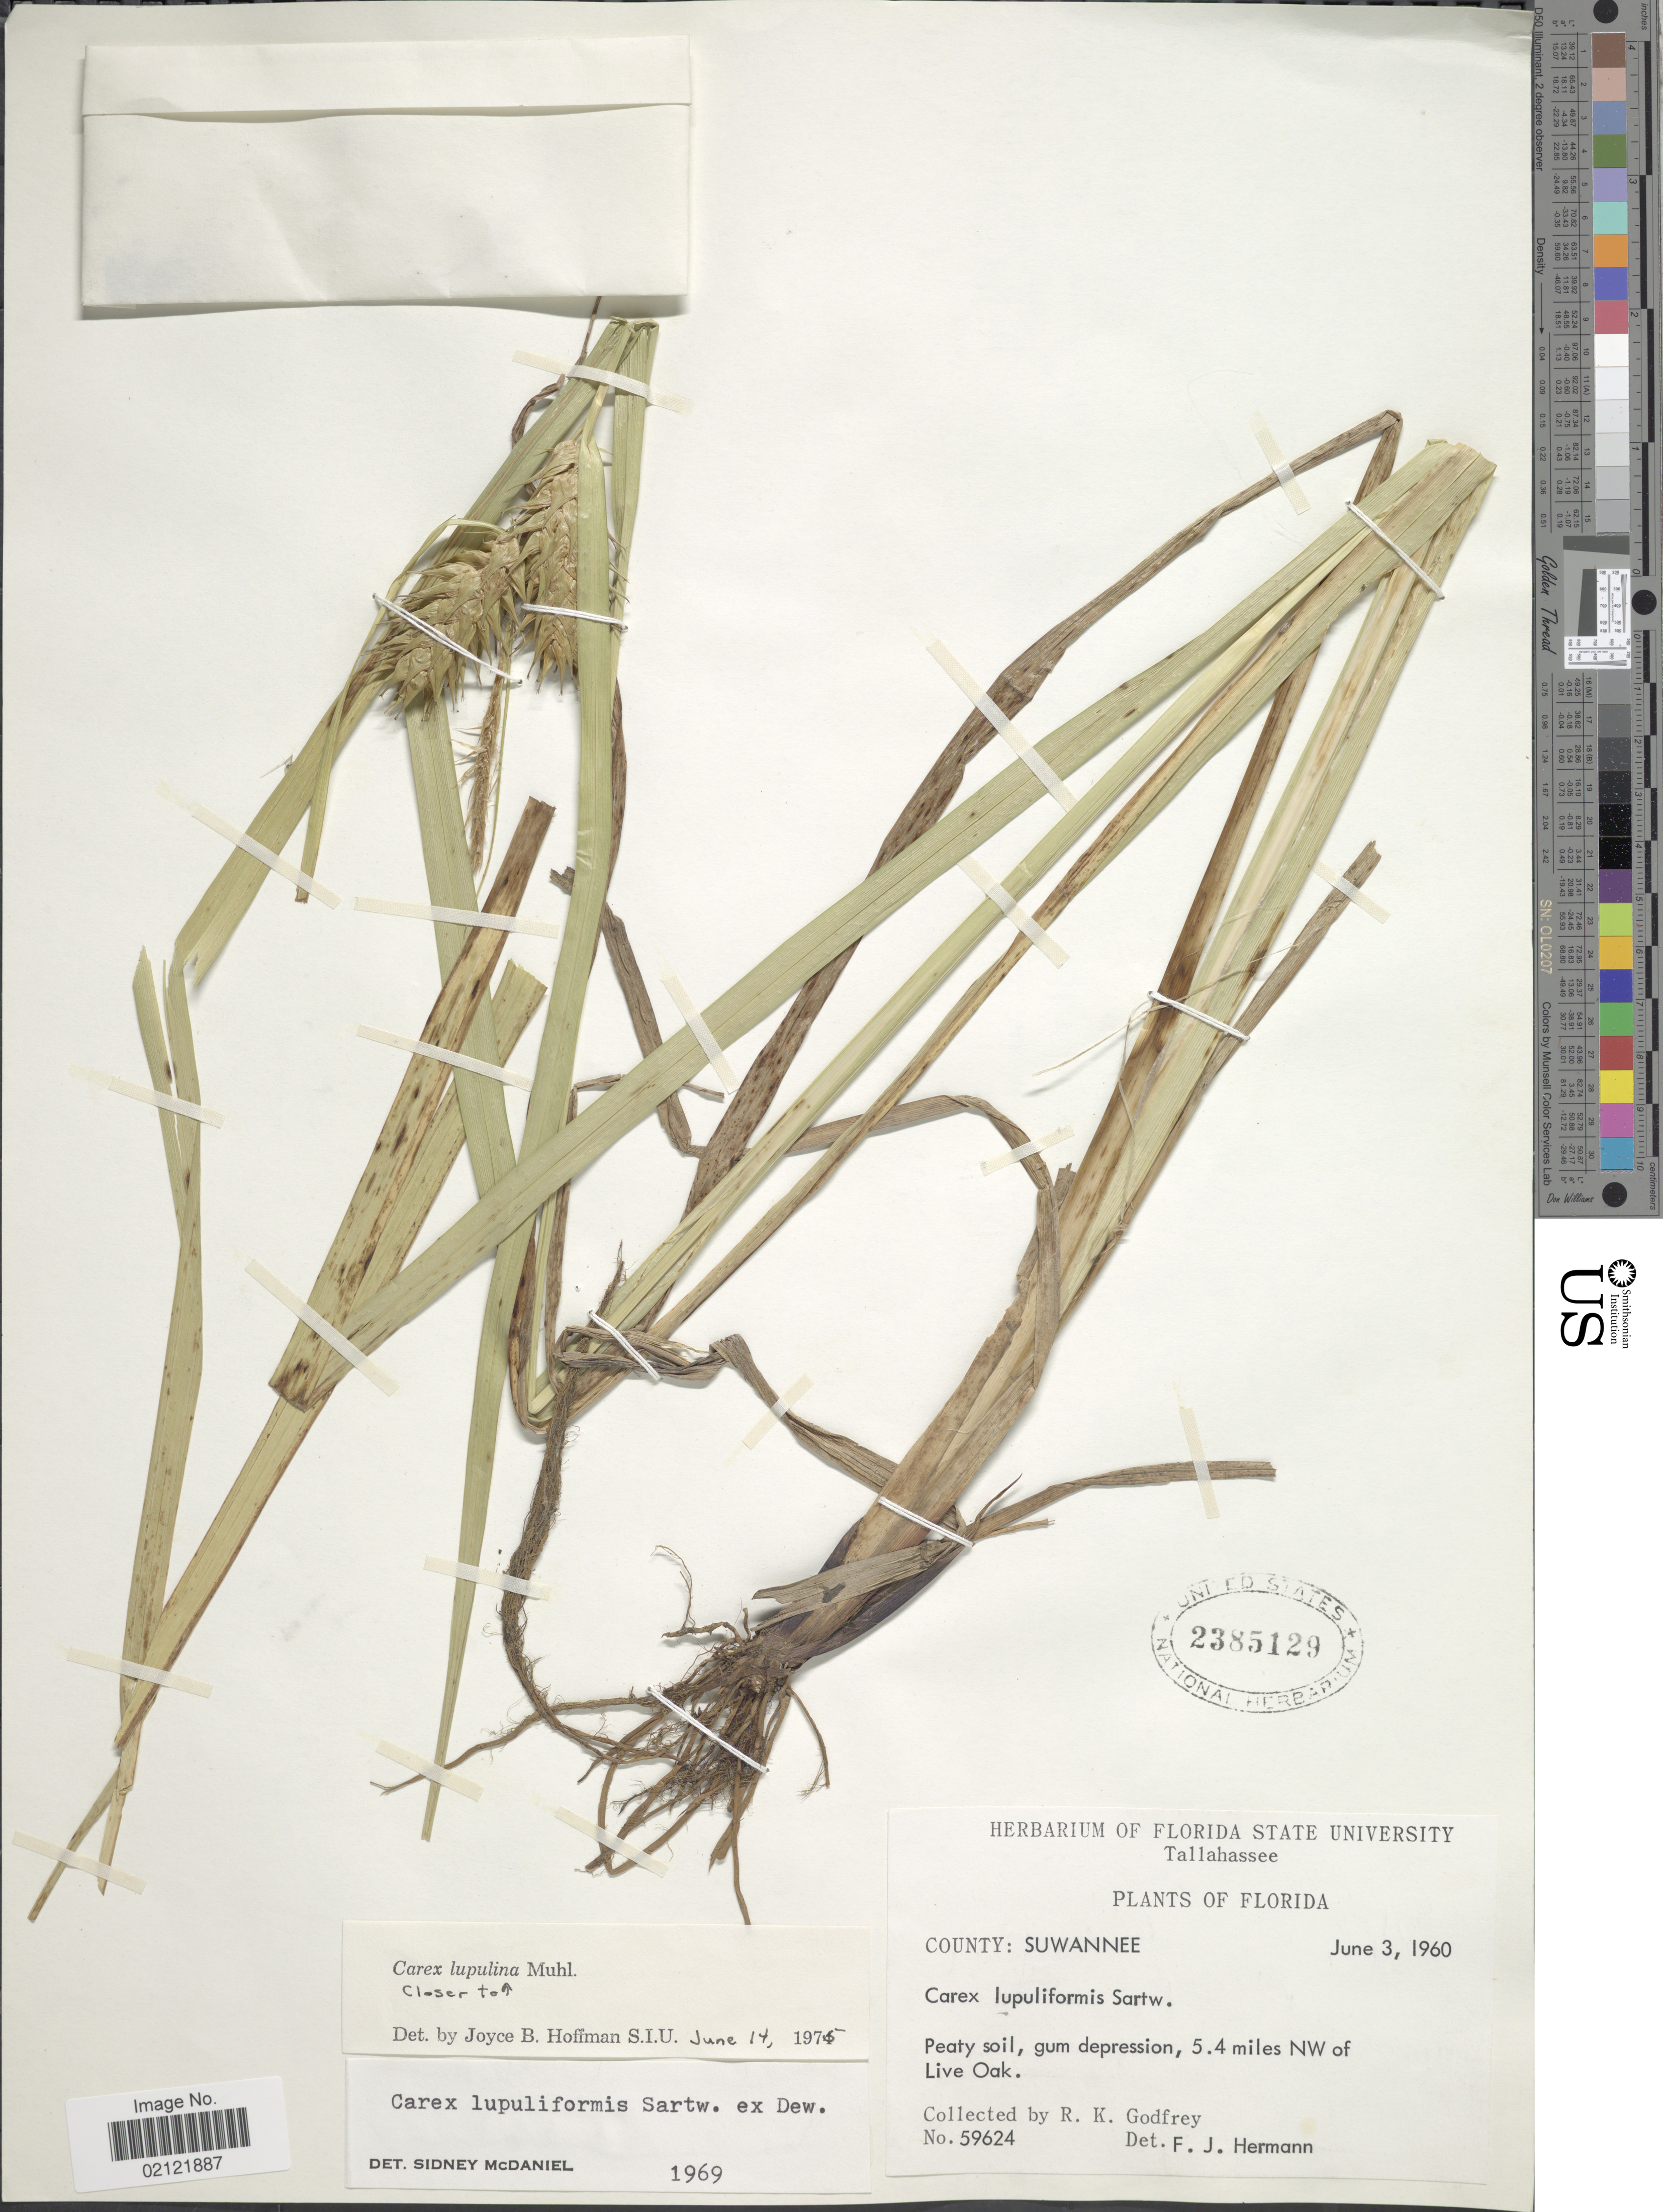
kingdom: Plantae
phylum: Tracheophyta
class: Liliopsida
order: Poales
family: Cyperaceae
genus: Carex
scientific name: Carex lupulina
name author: Muhl. ex Willd.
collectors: R. K. Godfrey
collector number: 59624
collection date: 1960-06-03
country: United States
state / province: Florida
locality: County: Suwannee. Peaty soil, gum depression, 5.4 miles NW of Live Oak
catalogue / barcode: US 2385129